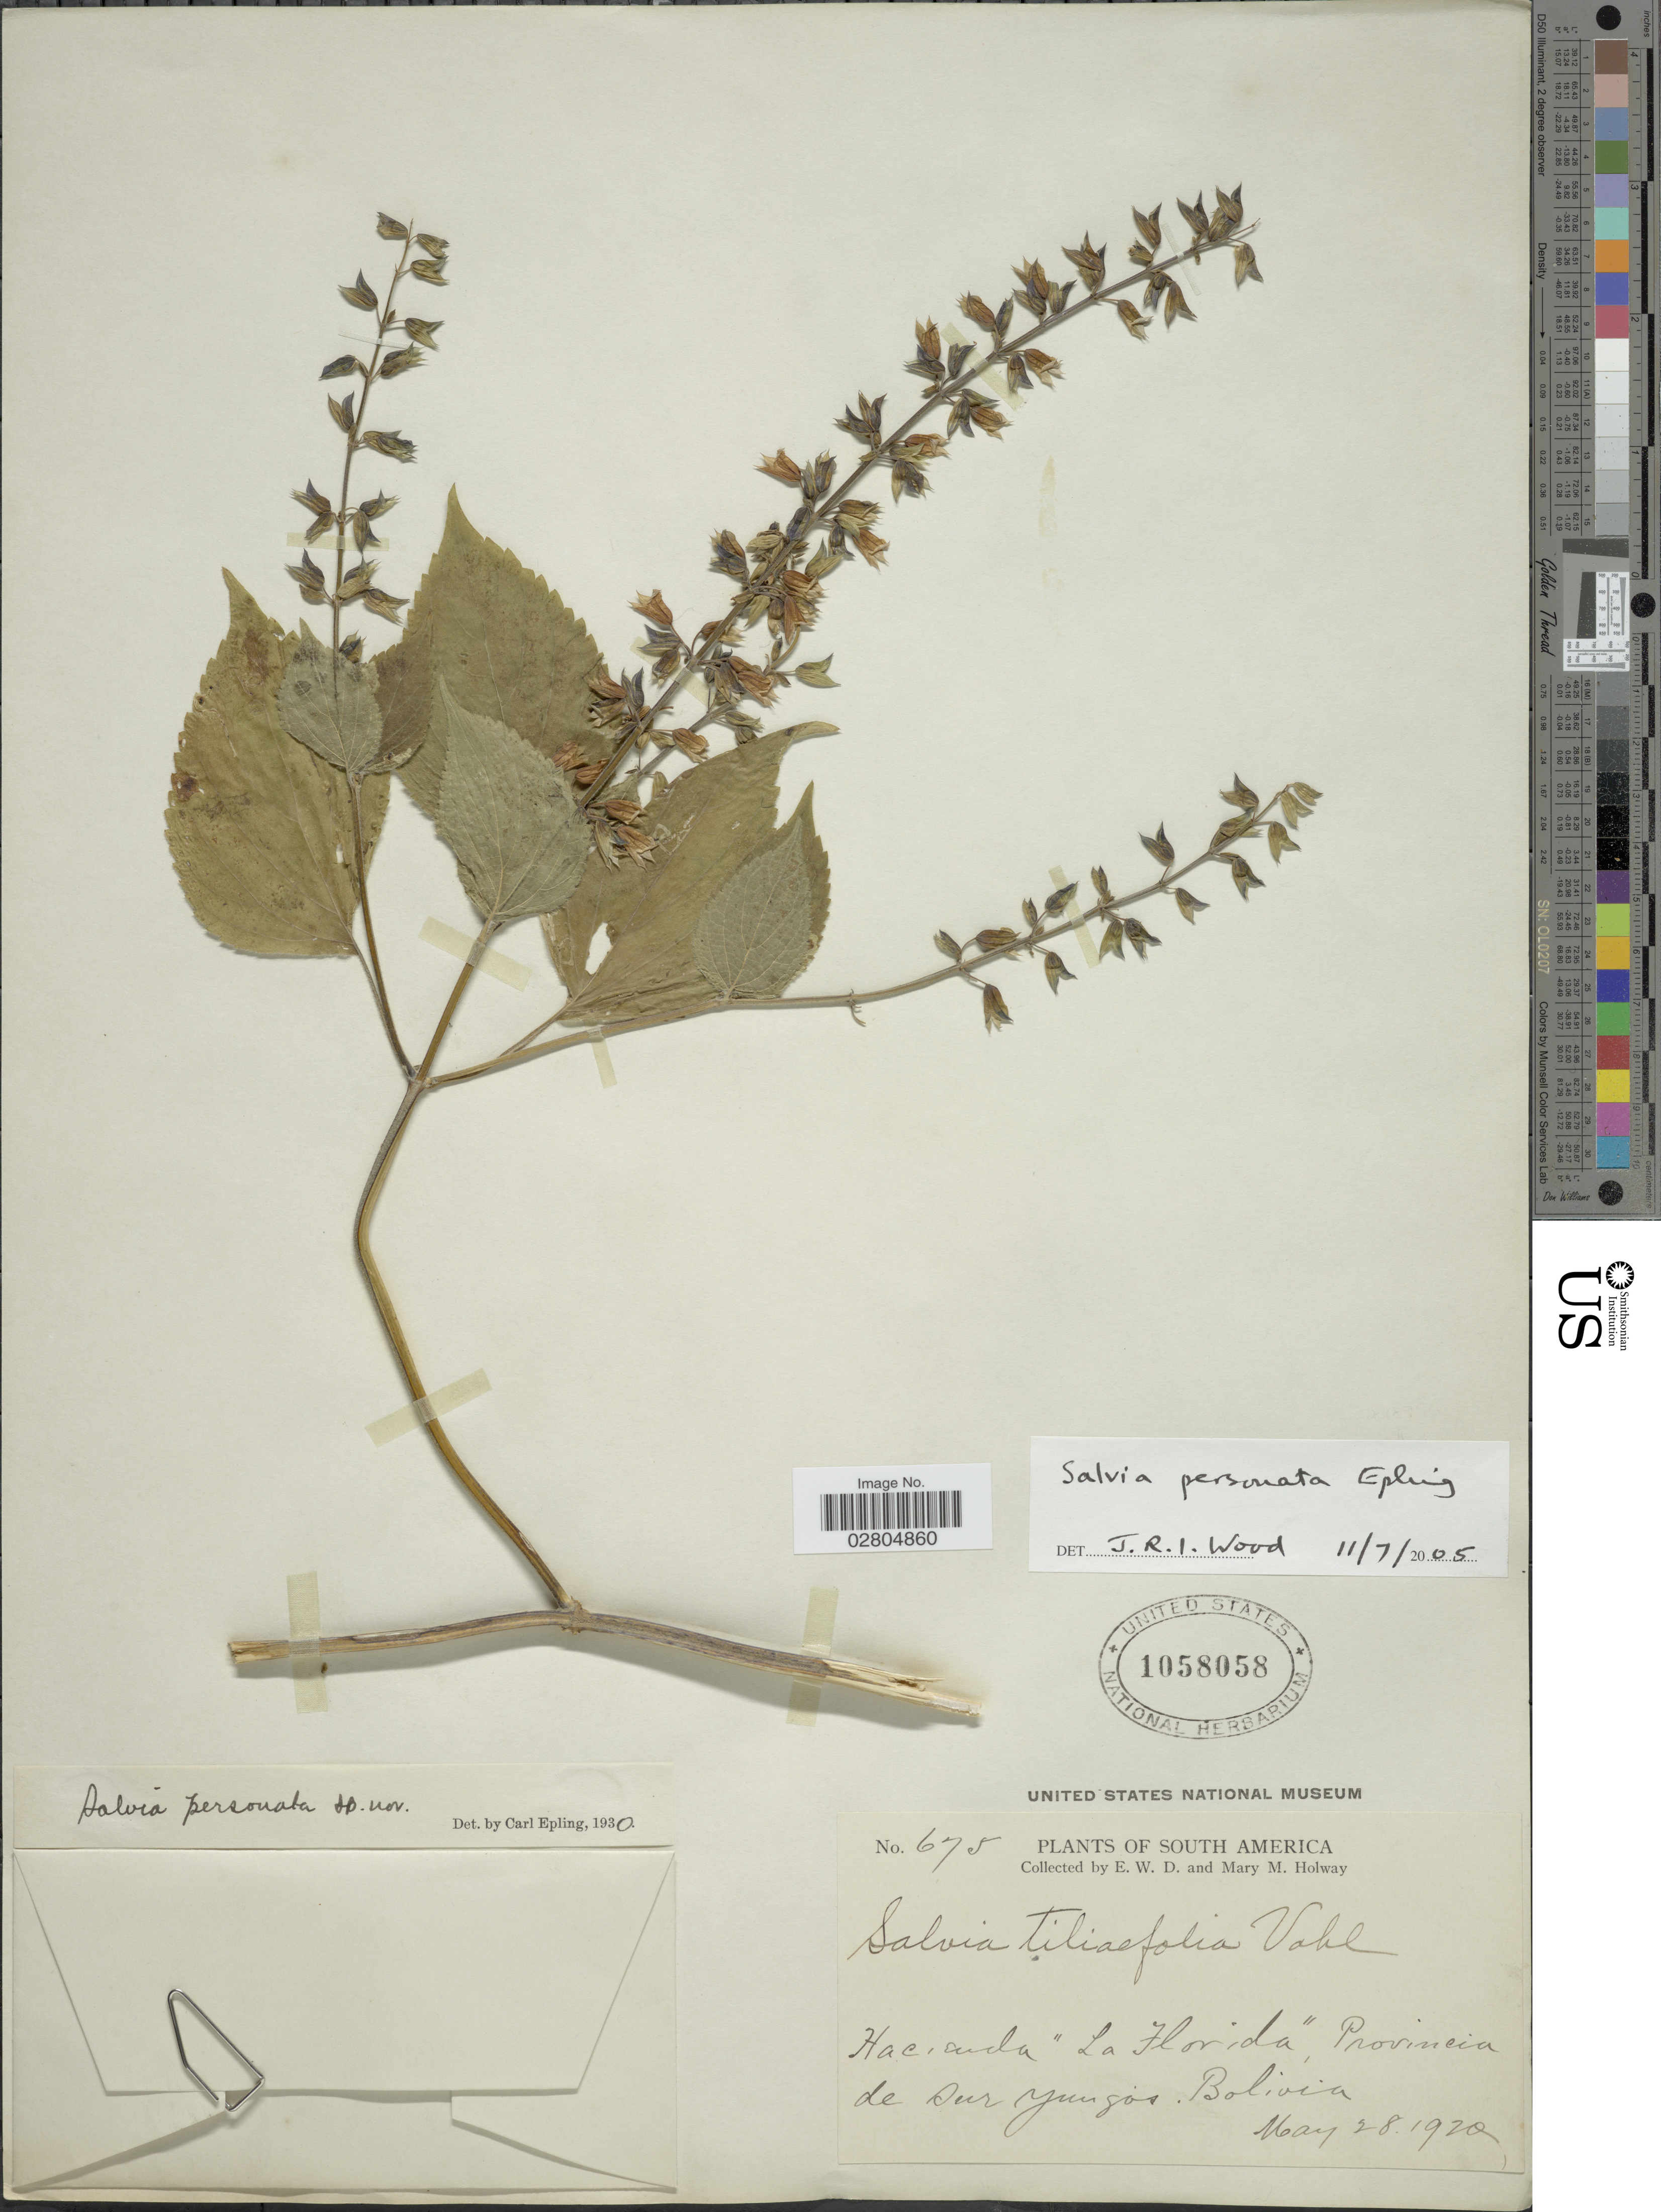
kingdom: Plantae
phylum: Tracheophyta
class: Magnoliopsida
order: Lamiales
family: Lamiaceae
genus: Salvia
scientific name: Salvia personata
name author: Epling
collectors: E. W. D. Holway & M. M. Holway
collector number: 675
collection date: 1920-05-28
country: Bolivia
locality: Hacienda "La Florida", Provincia de Sur Yungas.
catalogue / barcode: US 1058058